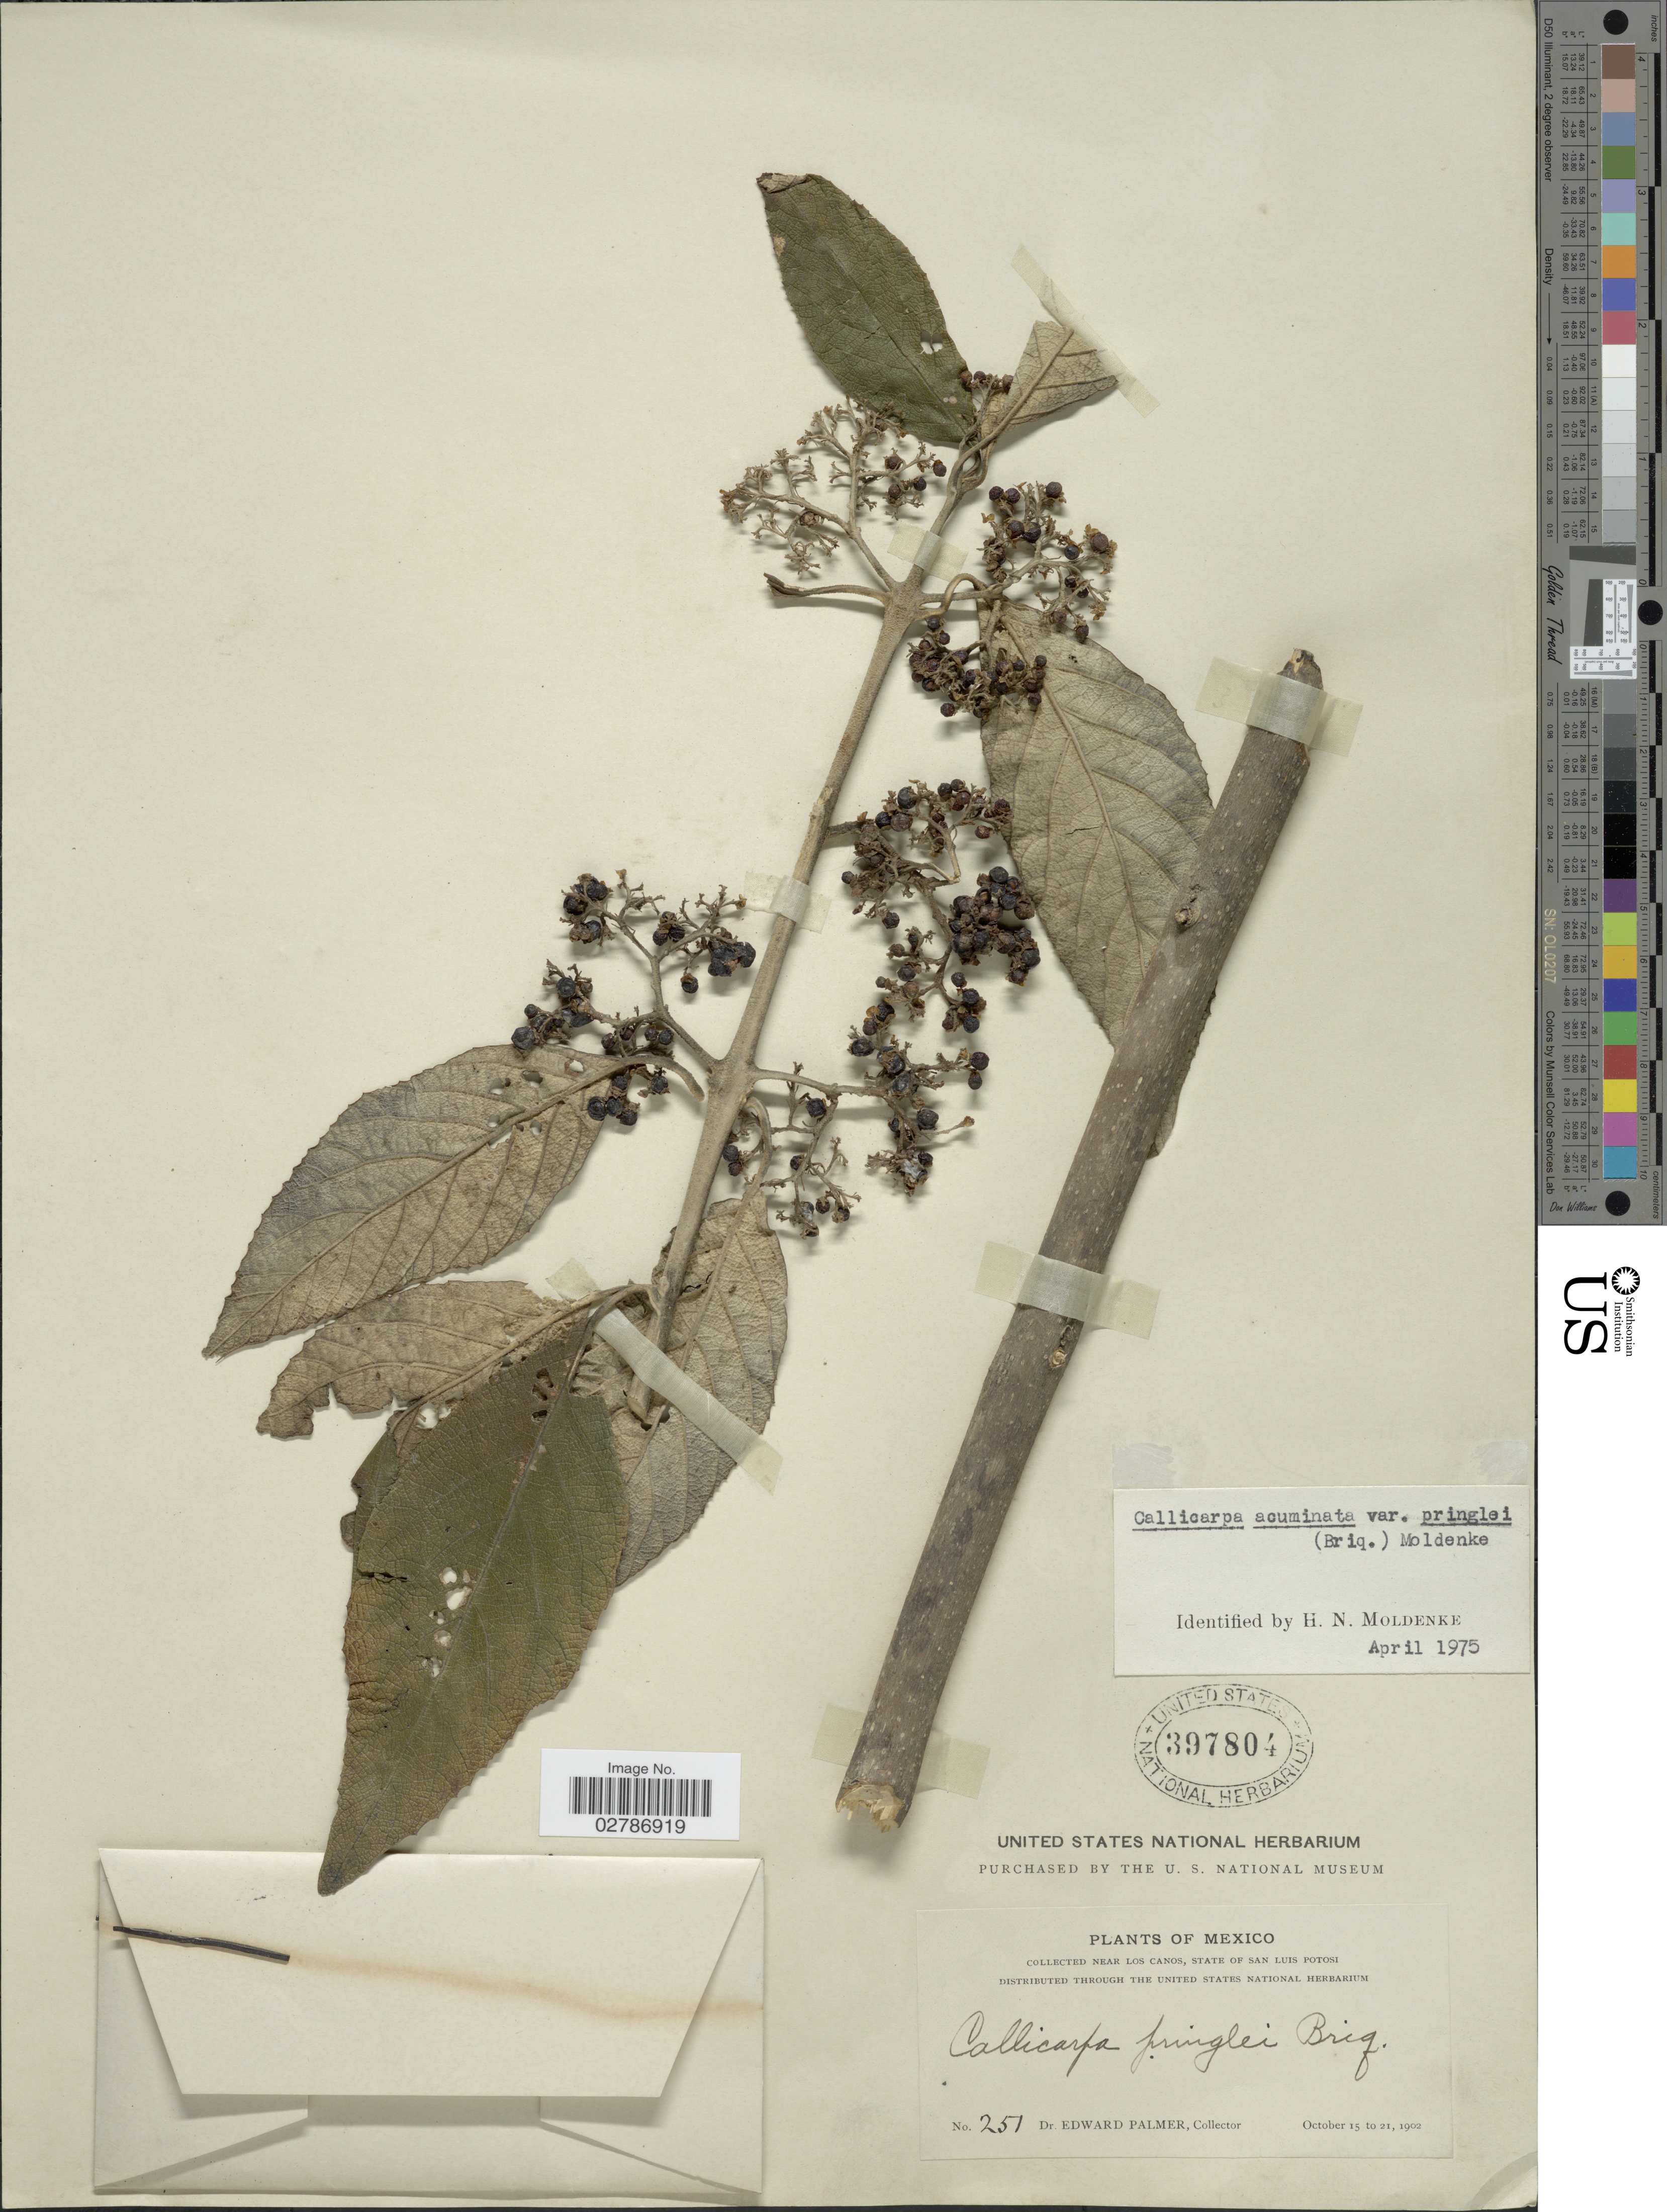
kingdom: Plantae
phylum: Tracheophyta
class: Magnoliopsida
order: Lamiales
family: Lamiaceae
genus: Callicarpa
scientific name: Callicarpa acuminata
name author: Kunth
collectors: E. Palmer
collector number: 251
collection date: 1902-10-15/1902-10-21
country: Mexico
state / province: San Luis Potosí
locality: Near Los Canos.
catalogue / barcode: US 397804